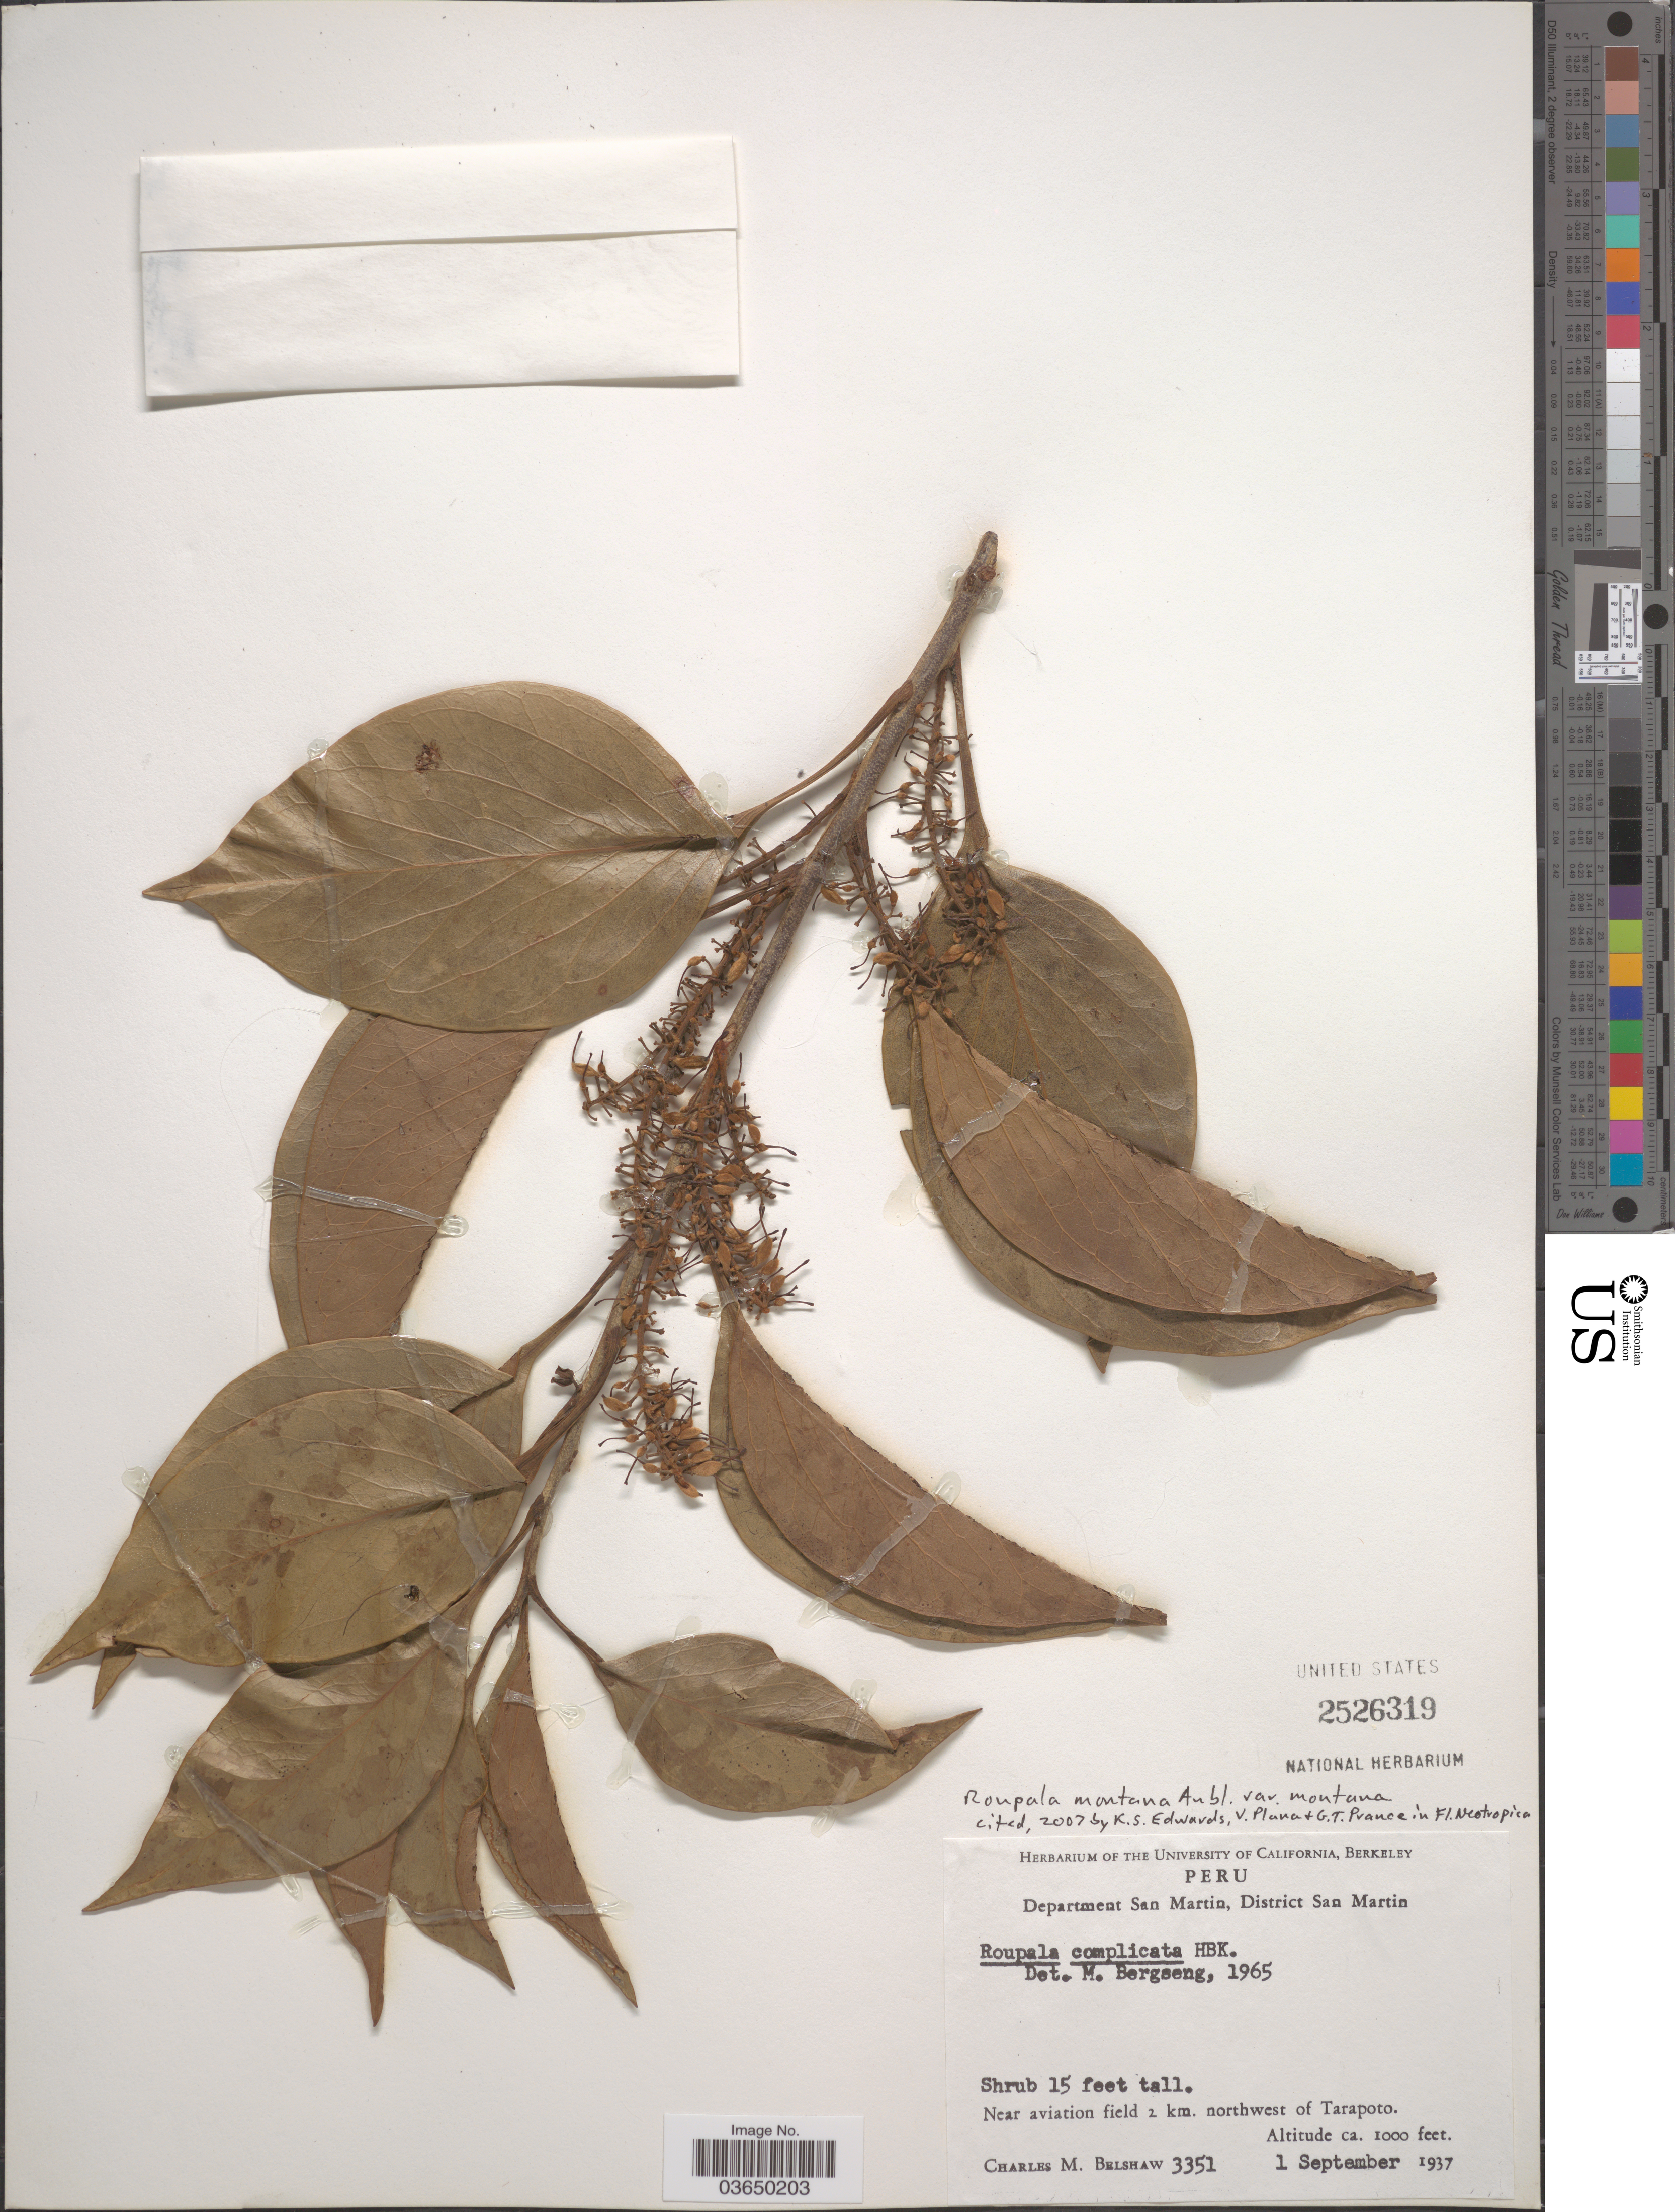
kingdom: Plantae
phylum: Tracheophyta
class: Magnoliopsida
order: Proteales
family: Proteaceae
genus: Roupala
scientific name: Roupala montana var. montana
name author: Aubl.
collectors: C. Shaw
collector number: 3351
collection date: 1937-09-01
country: Peru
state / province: San Martín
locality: Department San Martin, District San Martin. Near aviation field 2 km. northwest of Tarapoto.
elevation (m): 305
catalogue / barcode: US 2526319